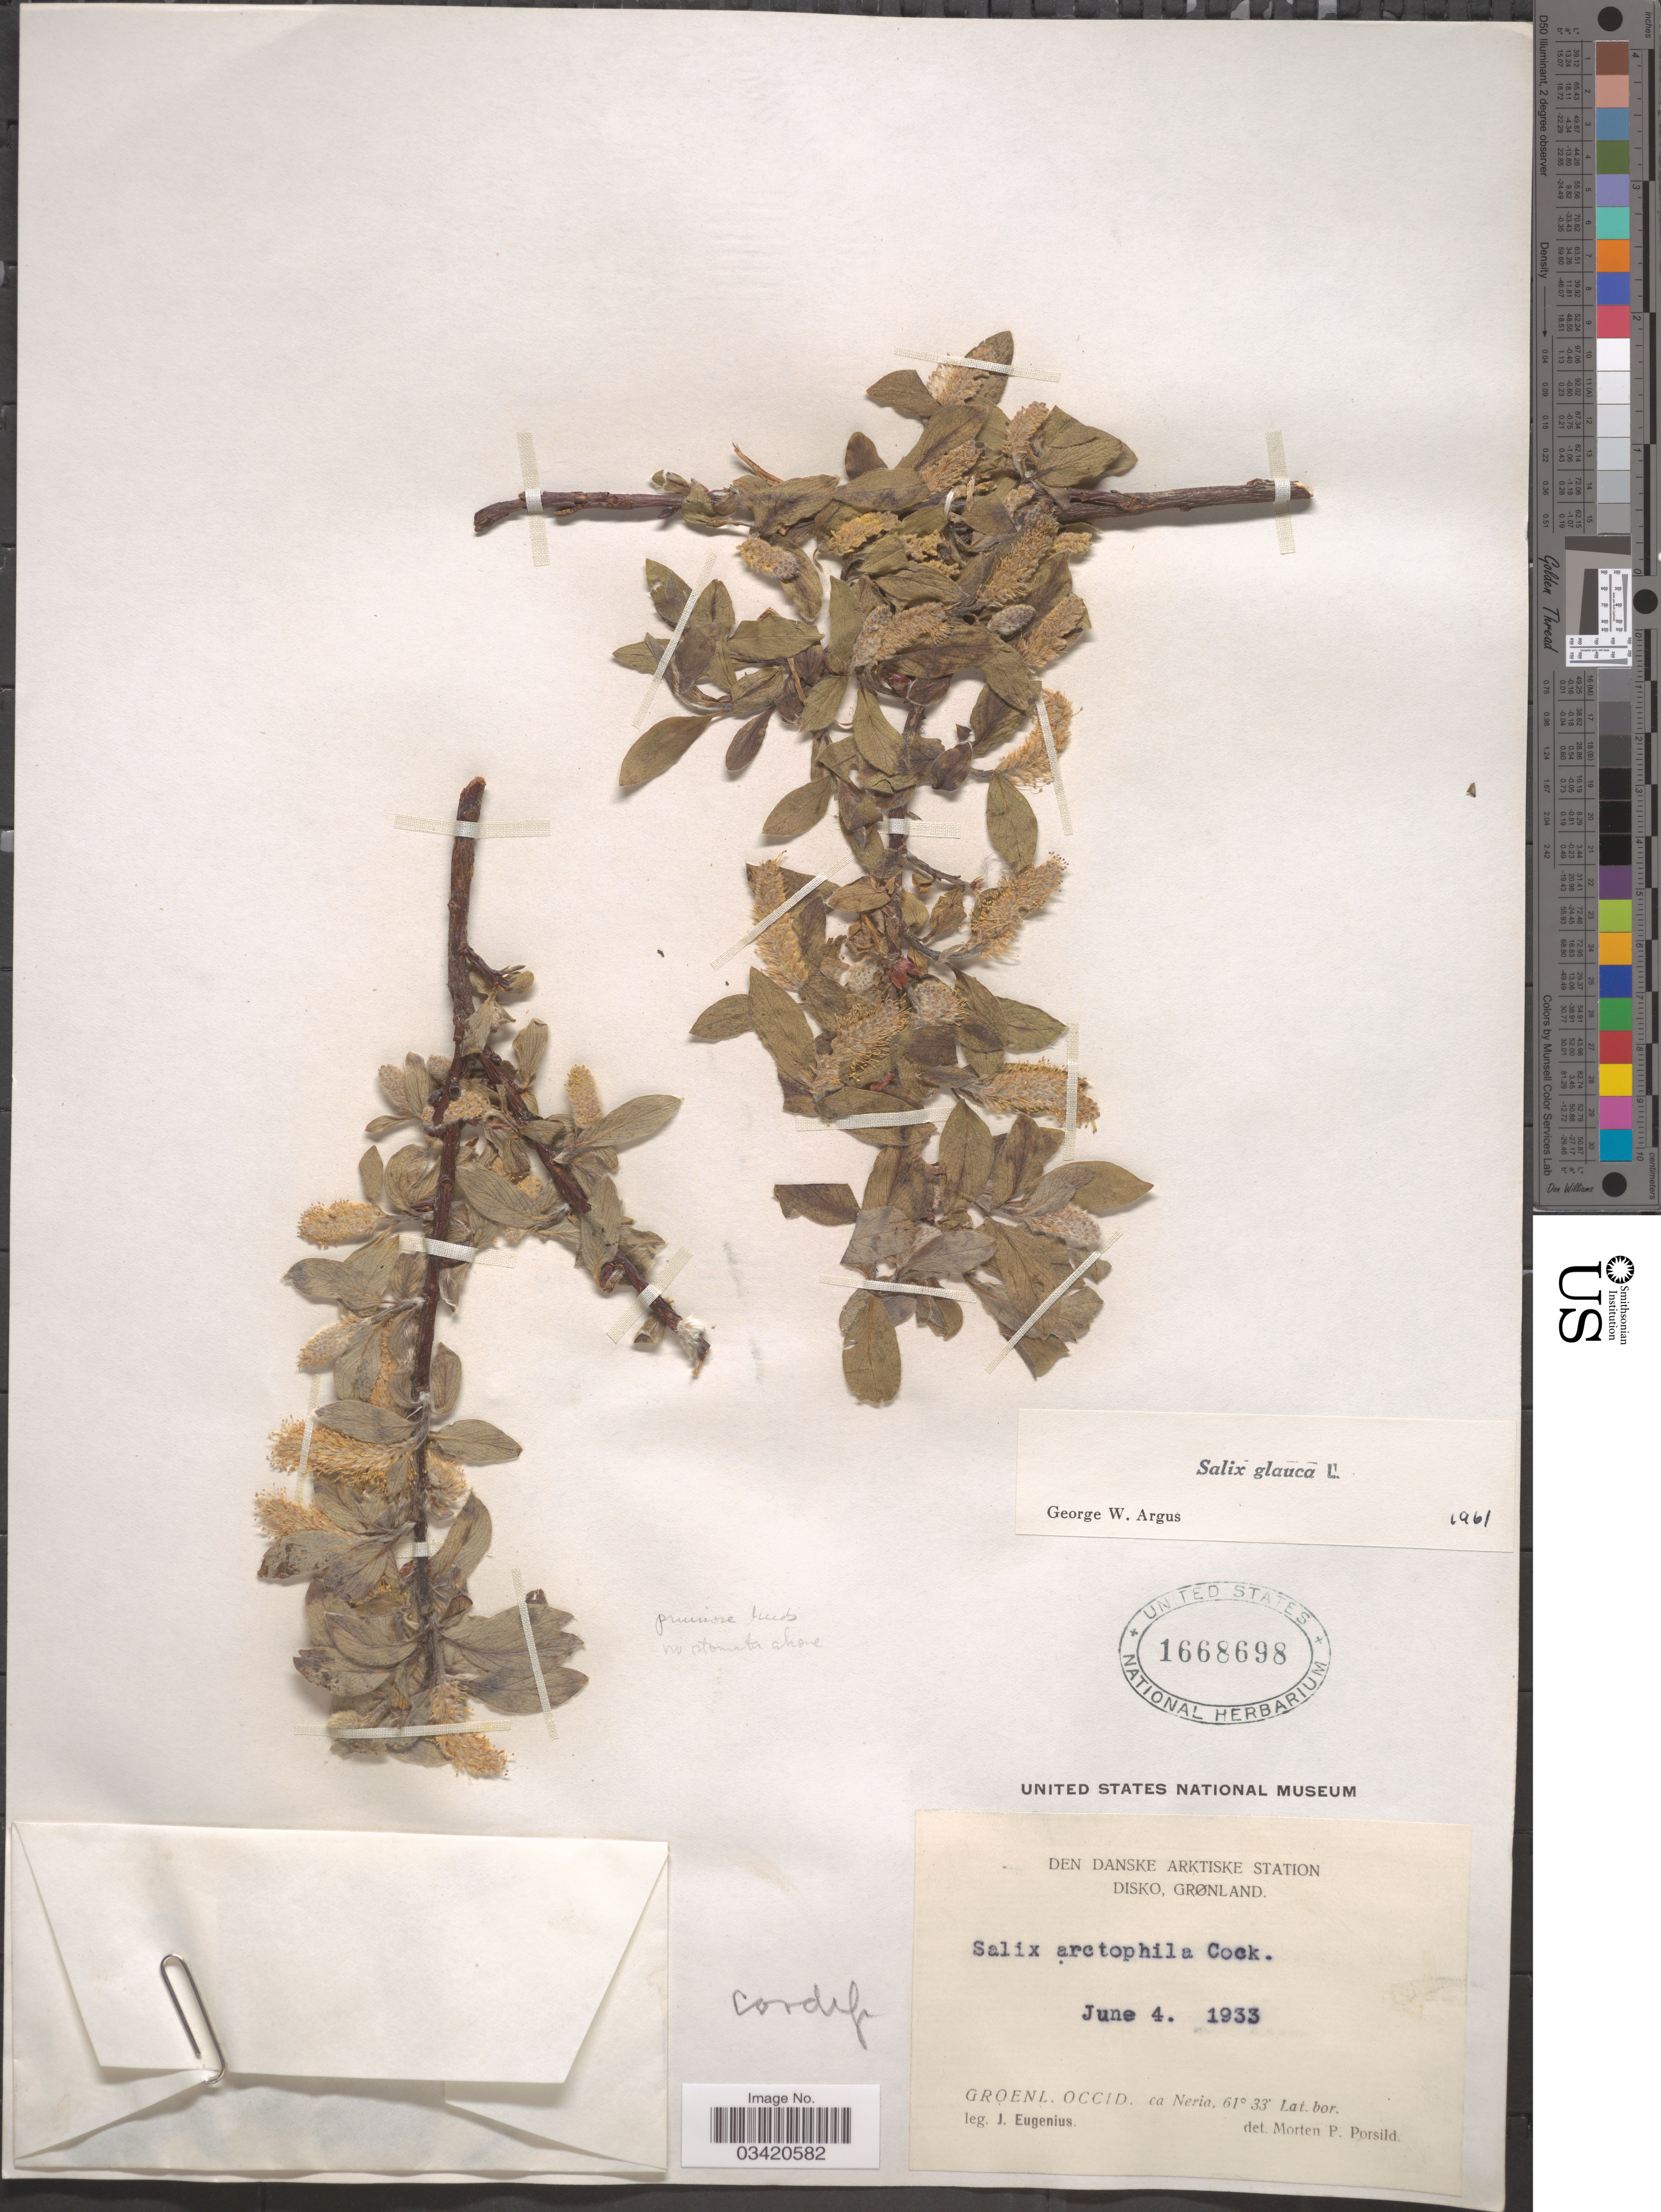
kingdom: Plantae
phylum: Tracheophyta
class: Magnoliopsida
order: Malpighiales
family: Salicaceae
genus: Salix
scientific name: Salix glauca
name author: L.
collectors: J. Eugenius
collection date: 1933-06-04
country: Greenland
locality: Den Danske Arktiske Station Disko, Grønland. Groenl. Occid, ca Neria.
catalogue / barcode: US 1668698